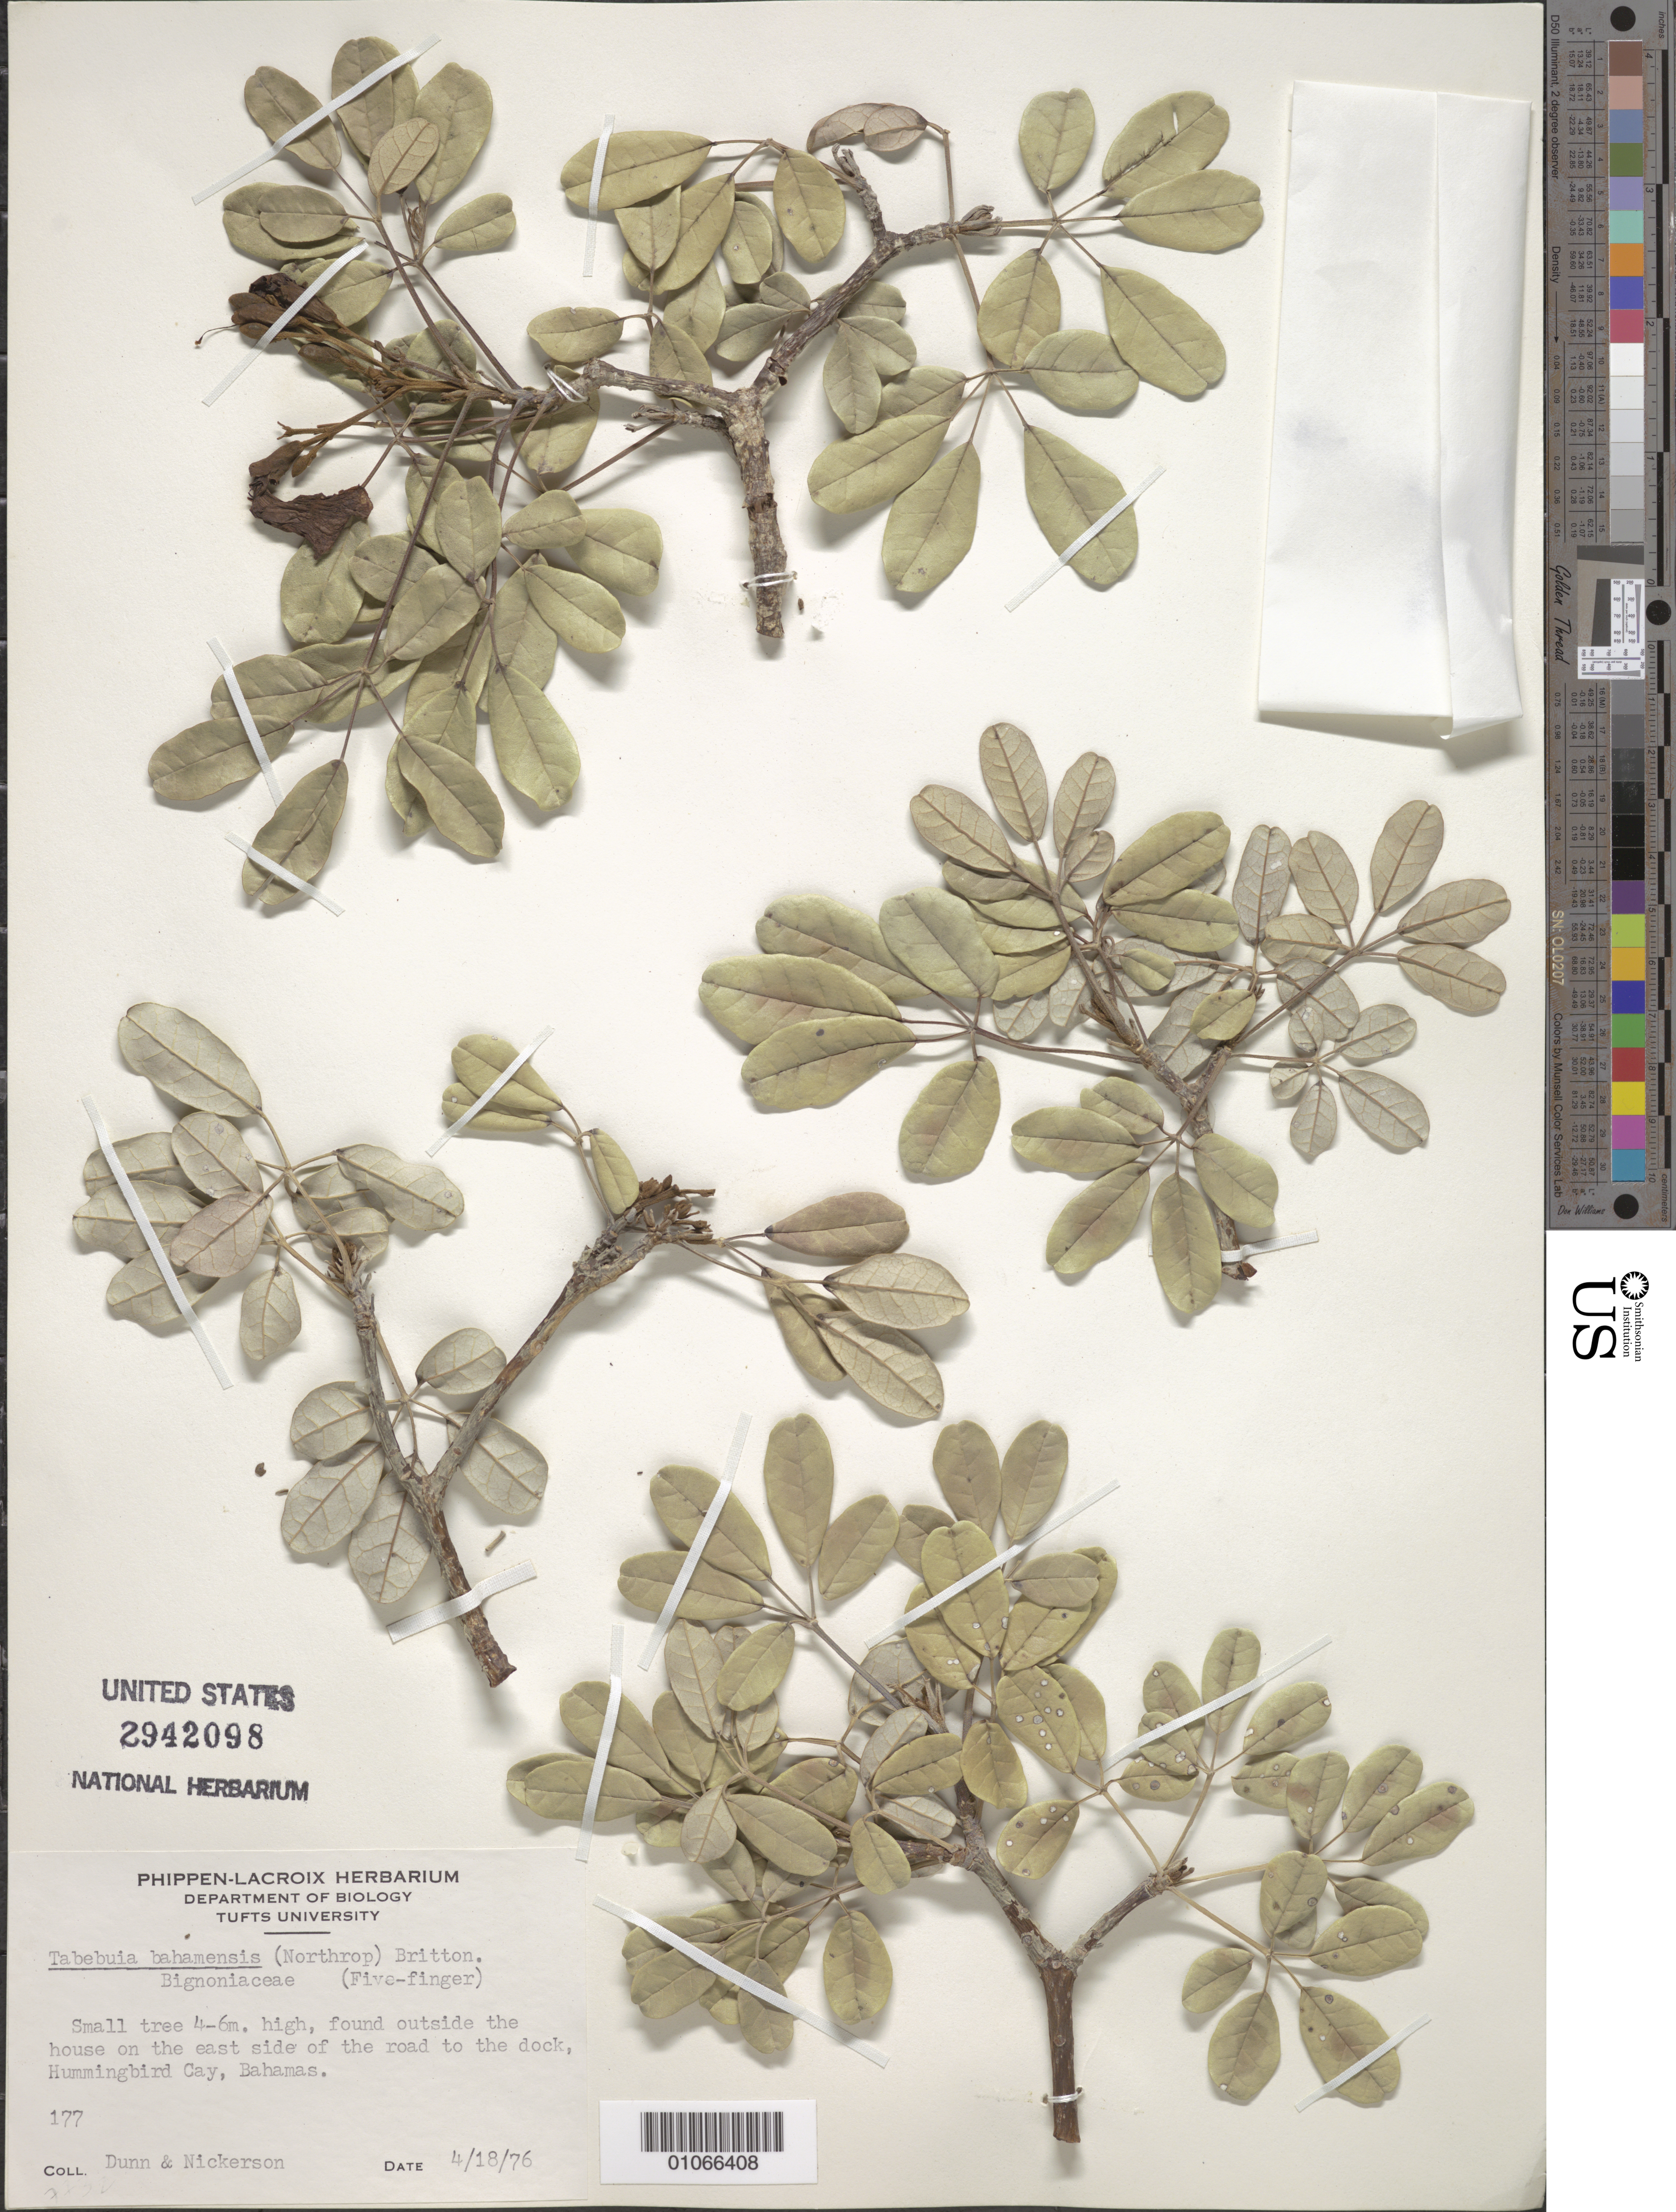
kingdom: Plantae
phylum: Tracheophyta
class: Magnoliopsida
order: Lamiales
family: Bignoniaceae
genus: Tabebuia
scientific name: Tabebuia bahamensis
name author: (Northr.) Britton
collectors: -- Dunn, W. Dunn & N. Nickerson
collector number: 177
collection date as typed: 18 Apr 1976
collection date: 1976-04-18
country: Bahamas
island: Hummingbird Cay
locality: Found outside the house on the east side of the road to the dock.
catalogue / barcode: US 2942098